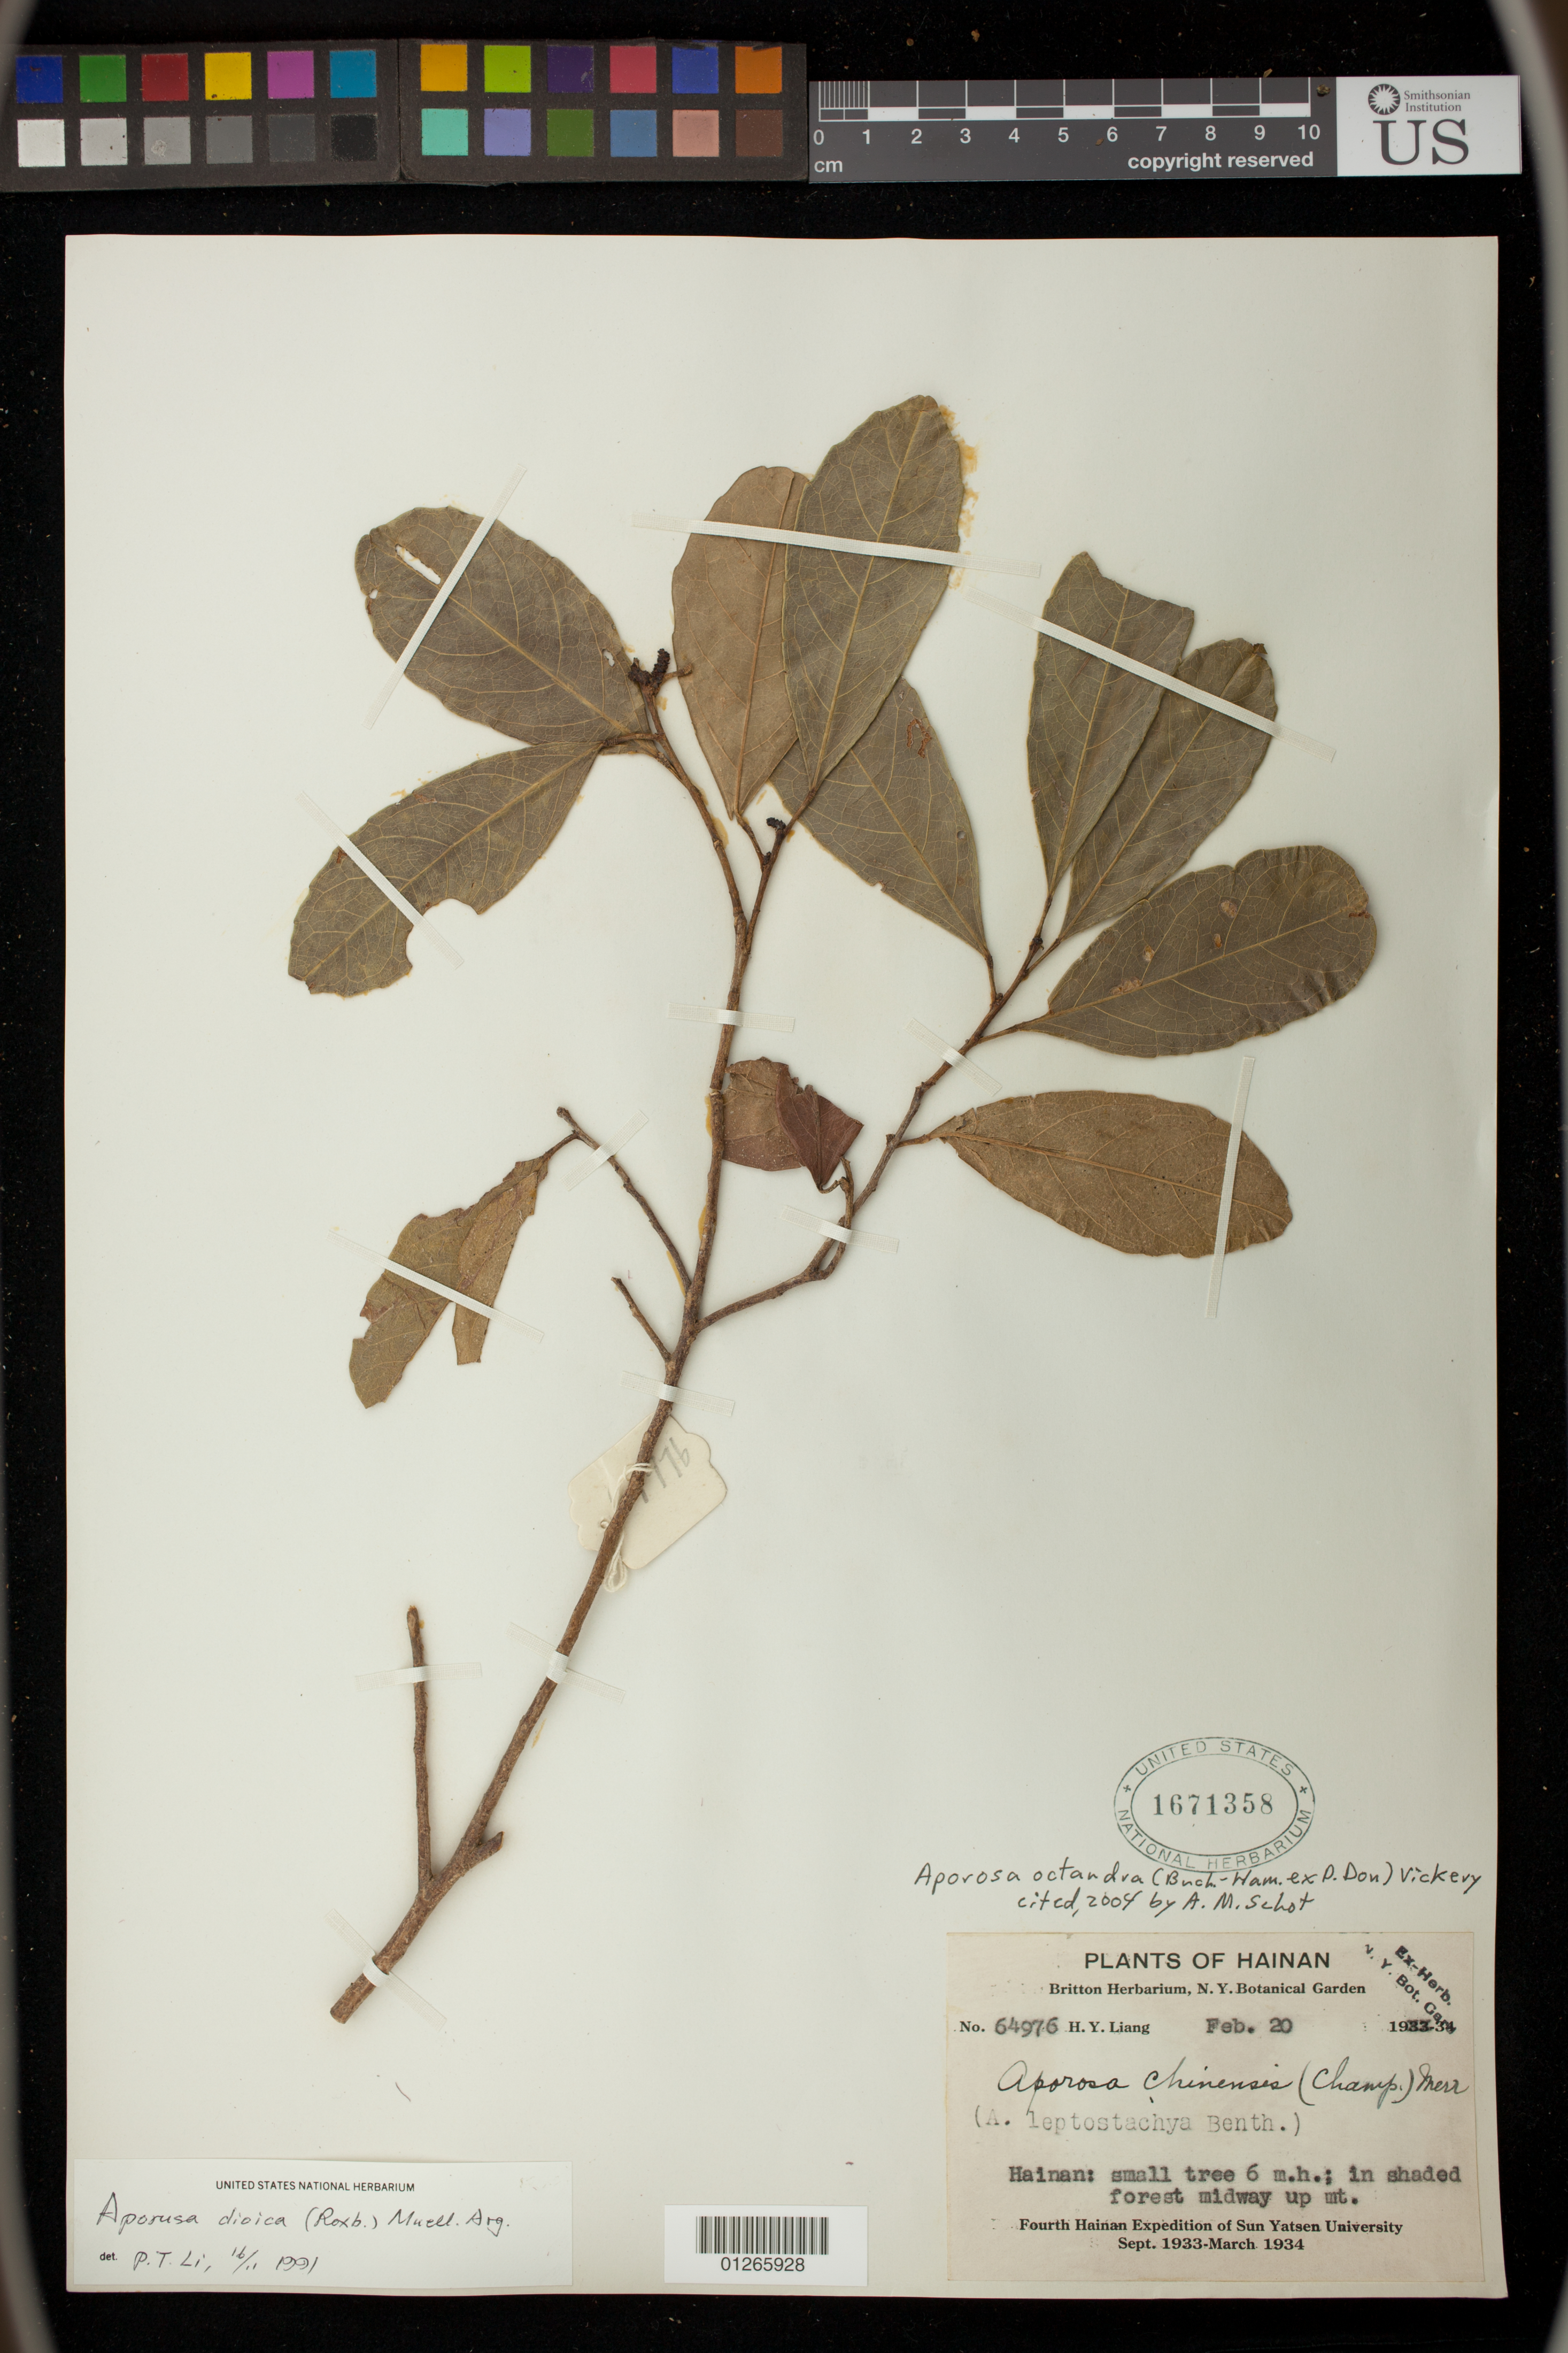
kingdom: Plantae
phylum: Tracheophyta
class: Magnoliopsida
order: Malpighiales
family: Phyllanthaceae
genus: Aporosa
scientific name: Aporosa octandra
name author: (Buch.-Ham. & D. Don) Vickery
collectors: H. Y. Liang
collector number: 64976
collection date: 1933-02-20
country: China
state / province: Hainan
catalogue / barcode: US 1671358